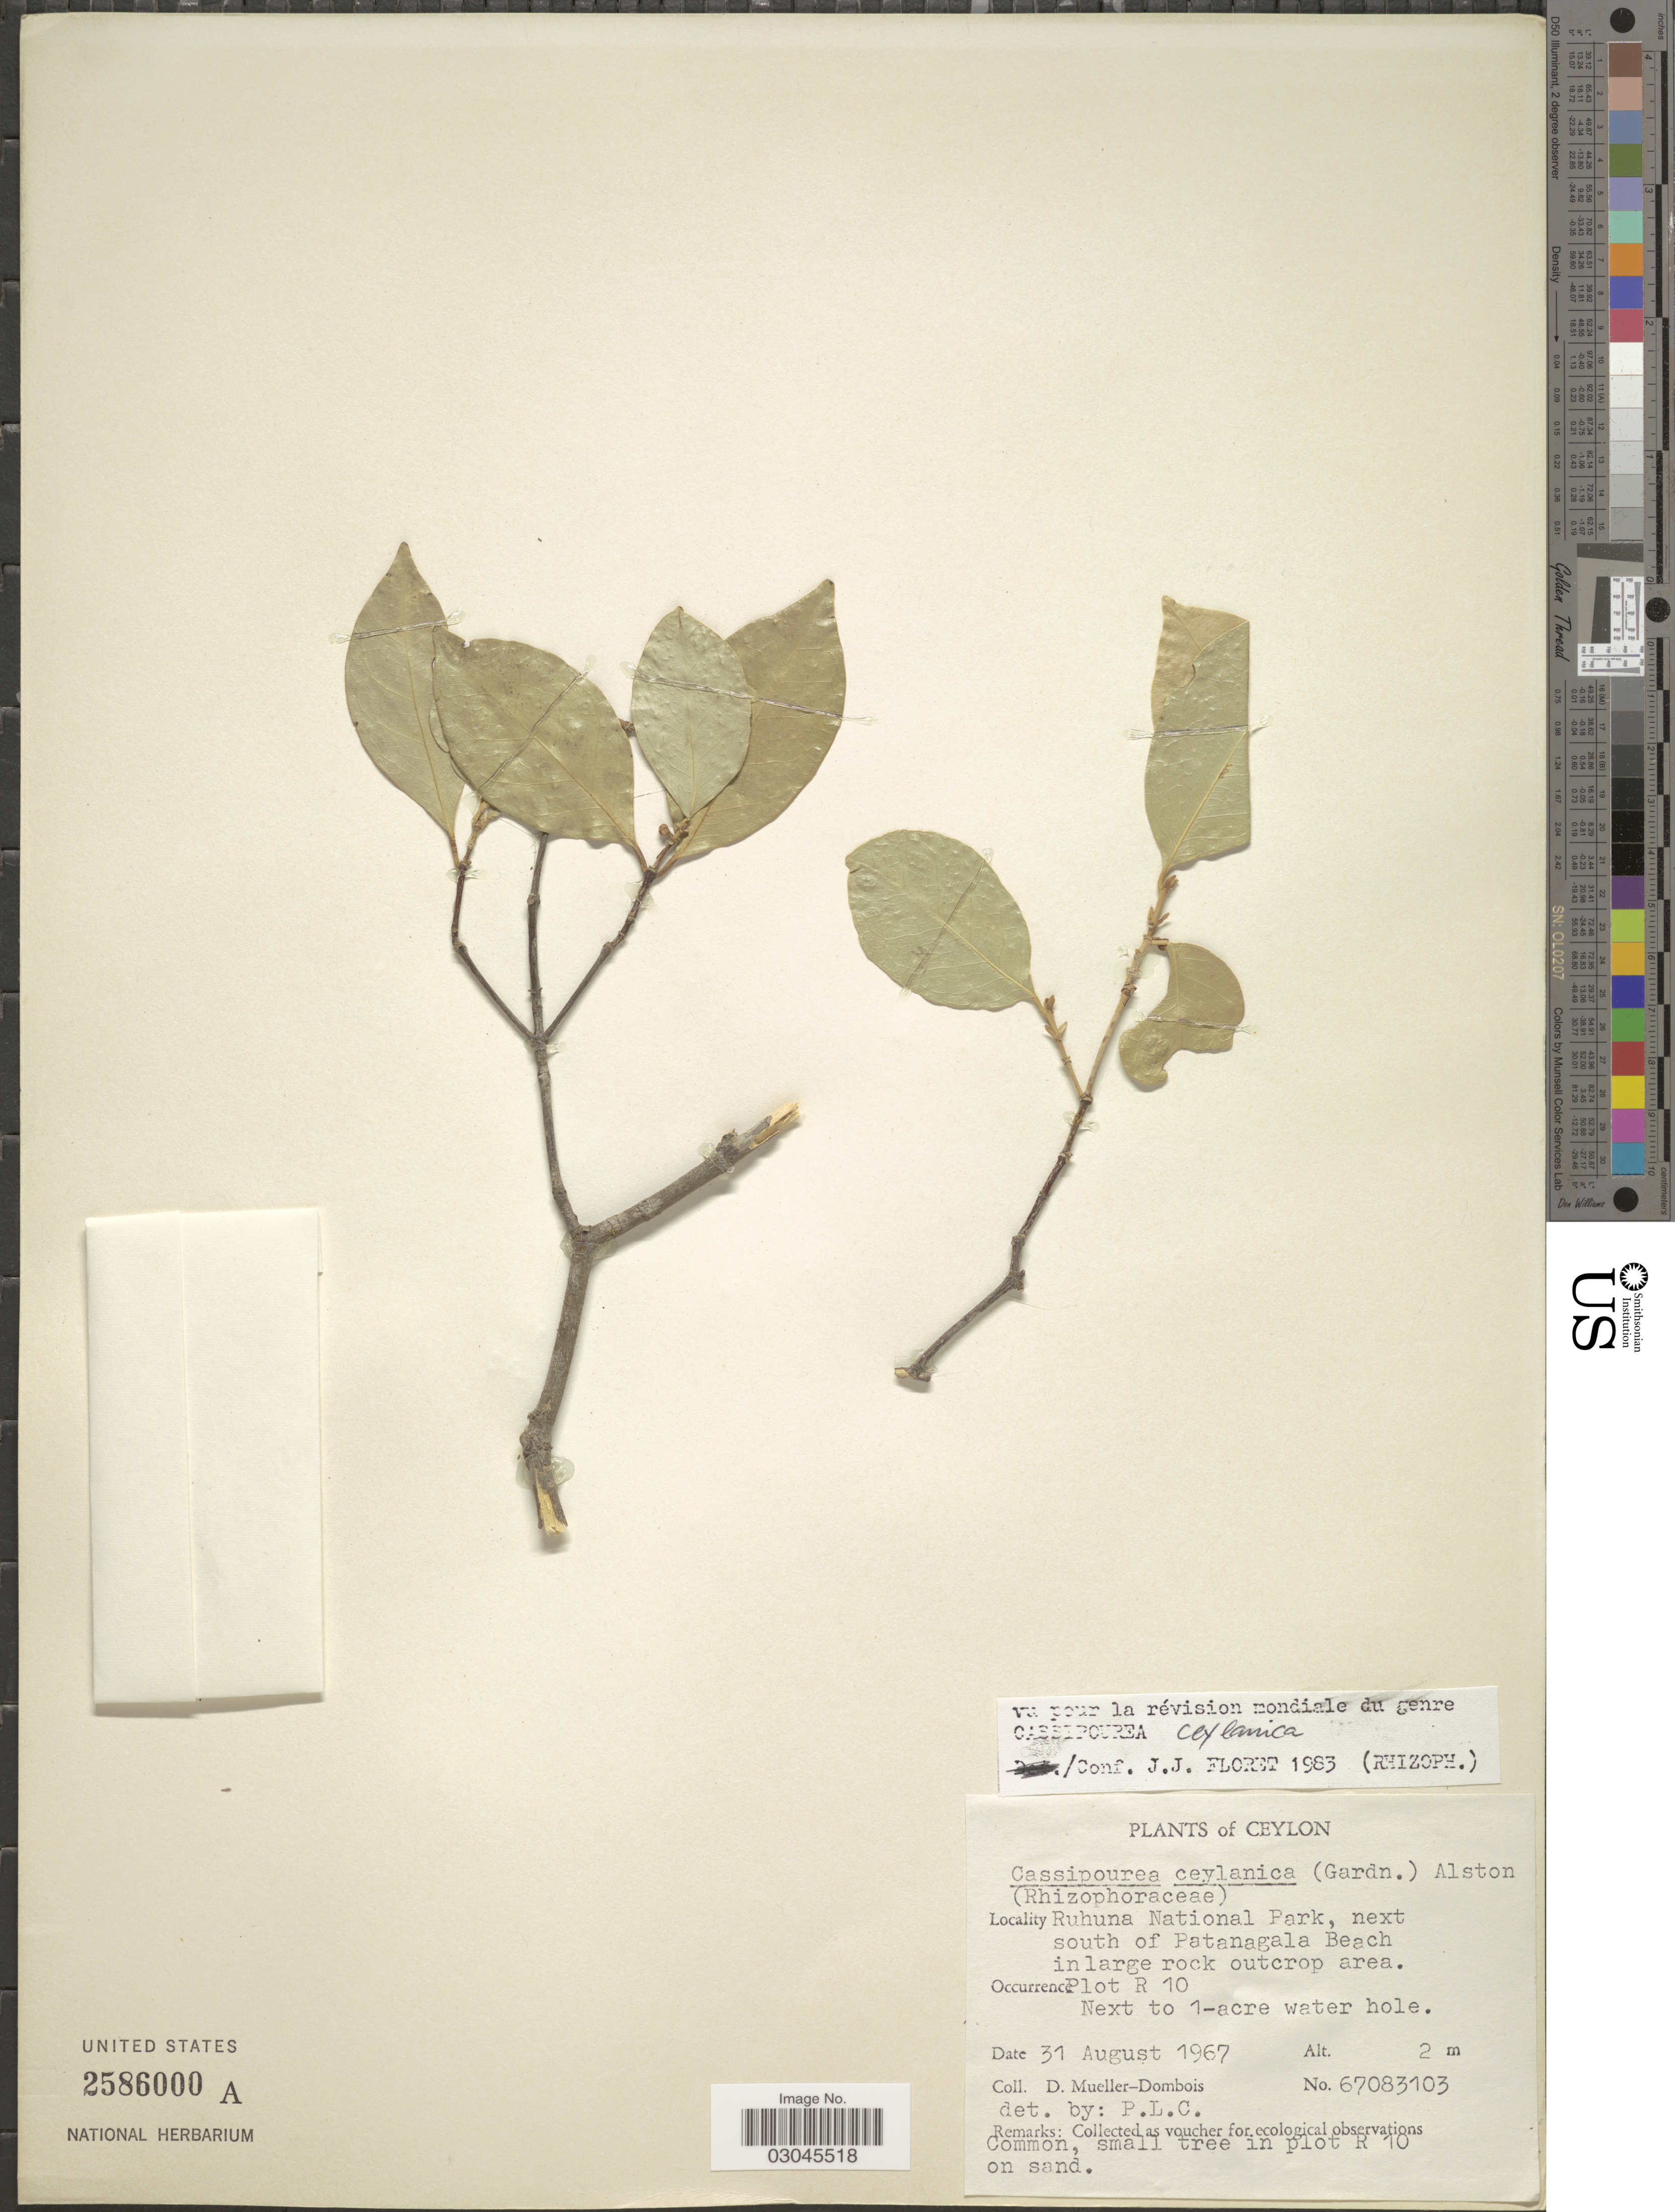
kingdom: Plantae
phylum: Tracheophyta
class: Magnoliopsida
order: Malpighiales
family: Rhizophoraceae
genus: Cassipourea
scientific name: Cassipourea ceylanica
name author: (Gardner) Alston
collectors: D. Mueller-Dombois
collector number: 67083103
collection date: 1967-08-31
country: Sri Lanka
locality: Ceylon. Ruhuna National Park, next south of Patanagala Beach in large rock outcrop area. Plot R 10.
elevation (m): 2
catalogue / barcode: US 2586000A